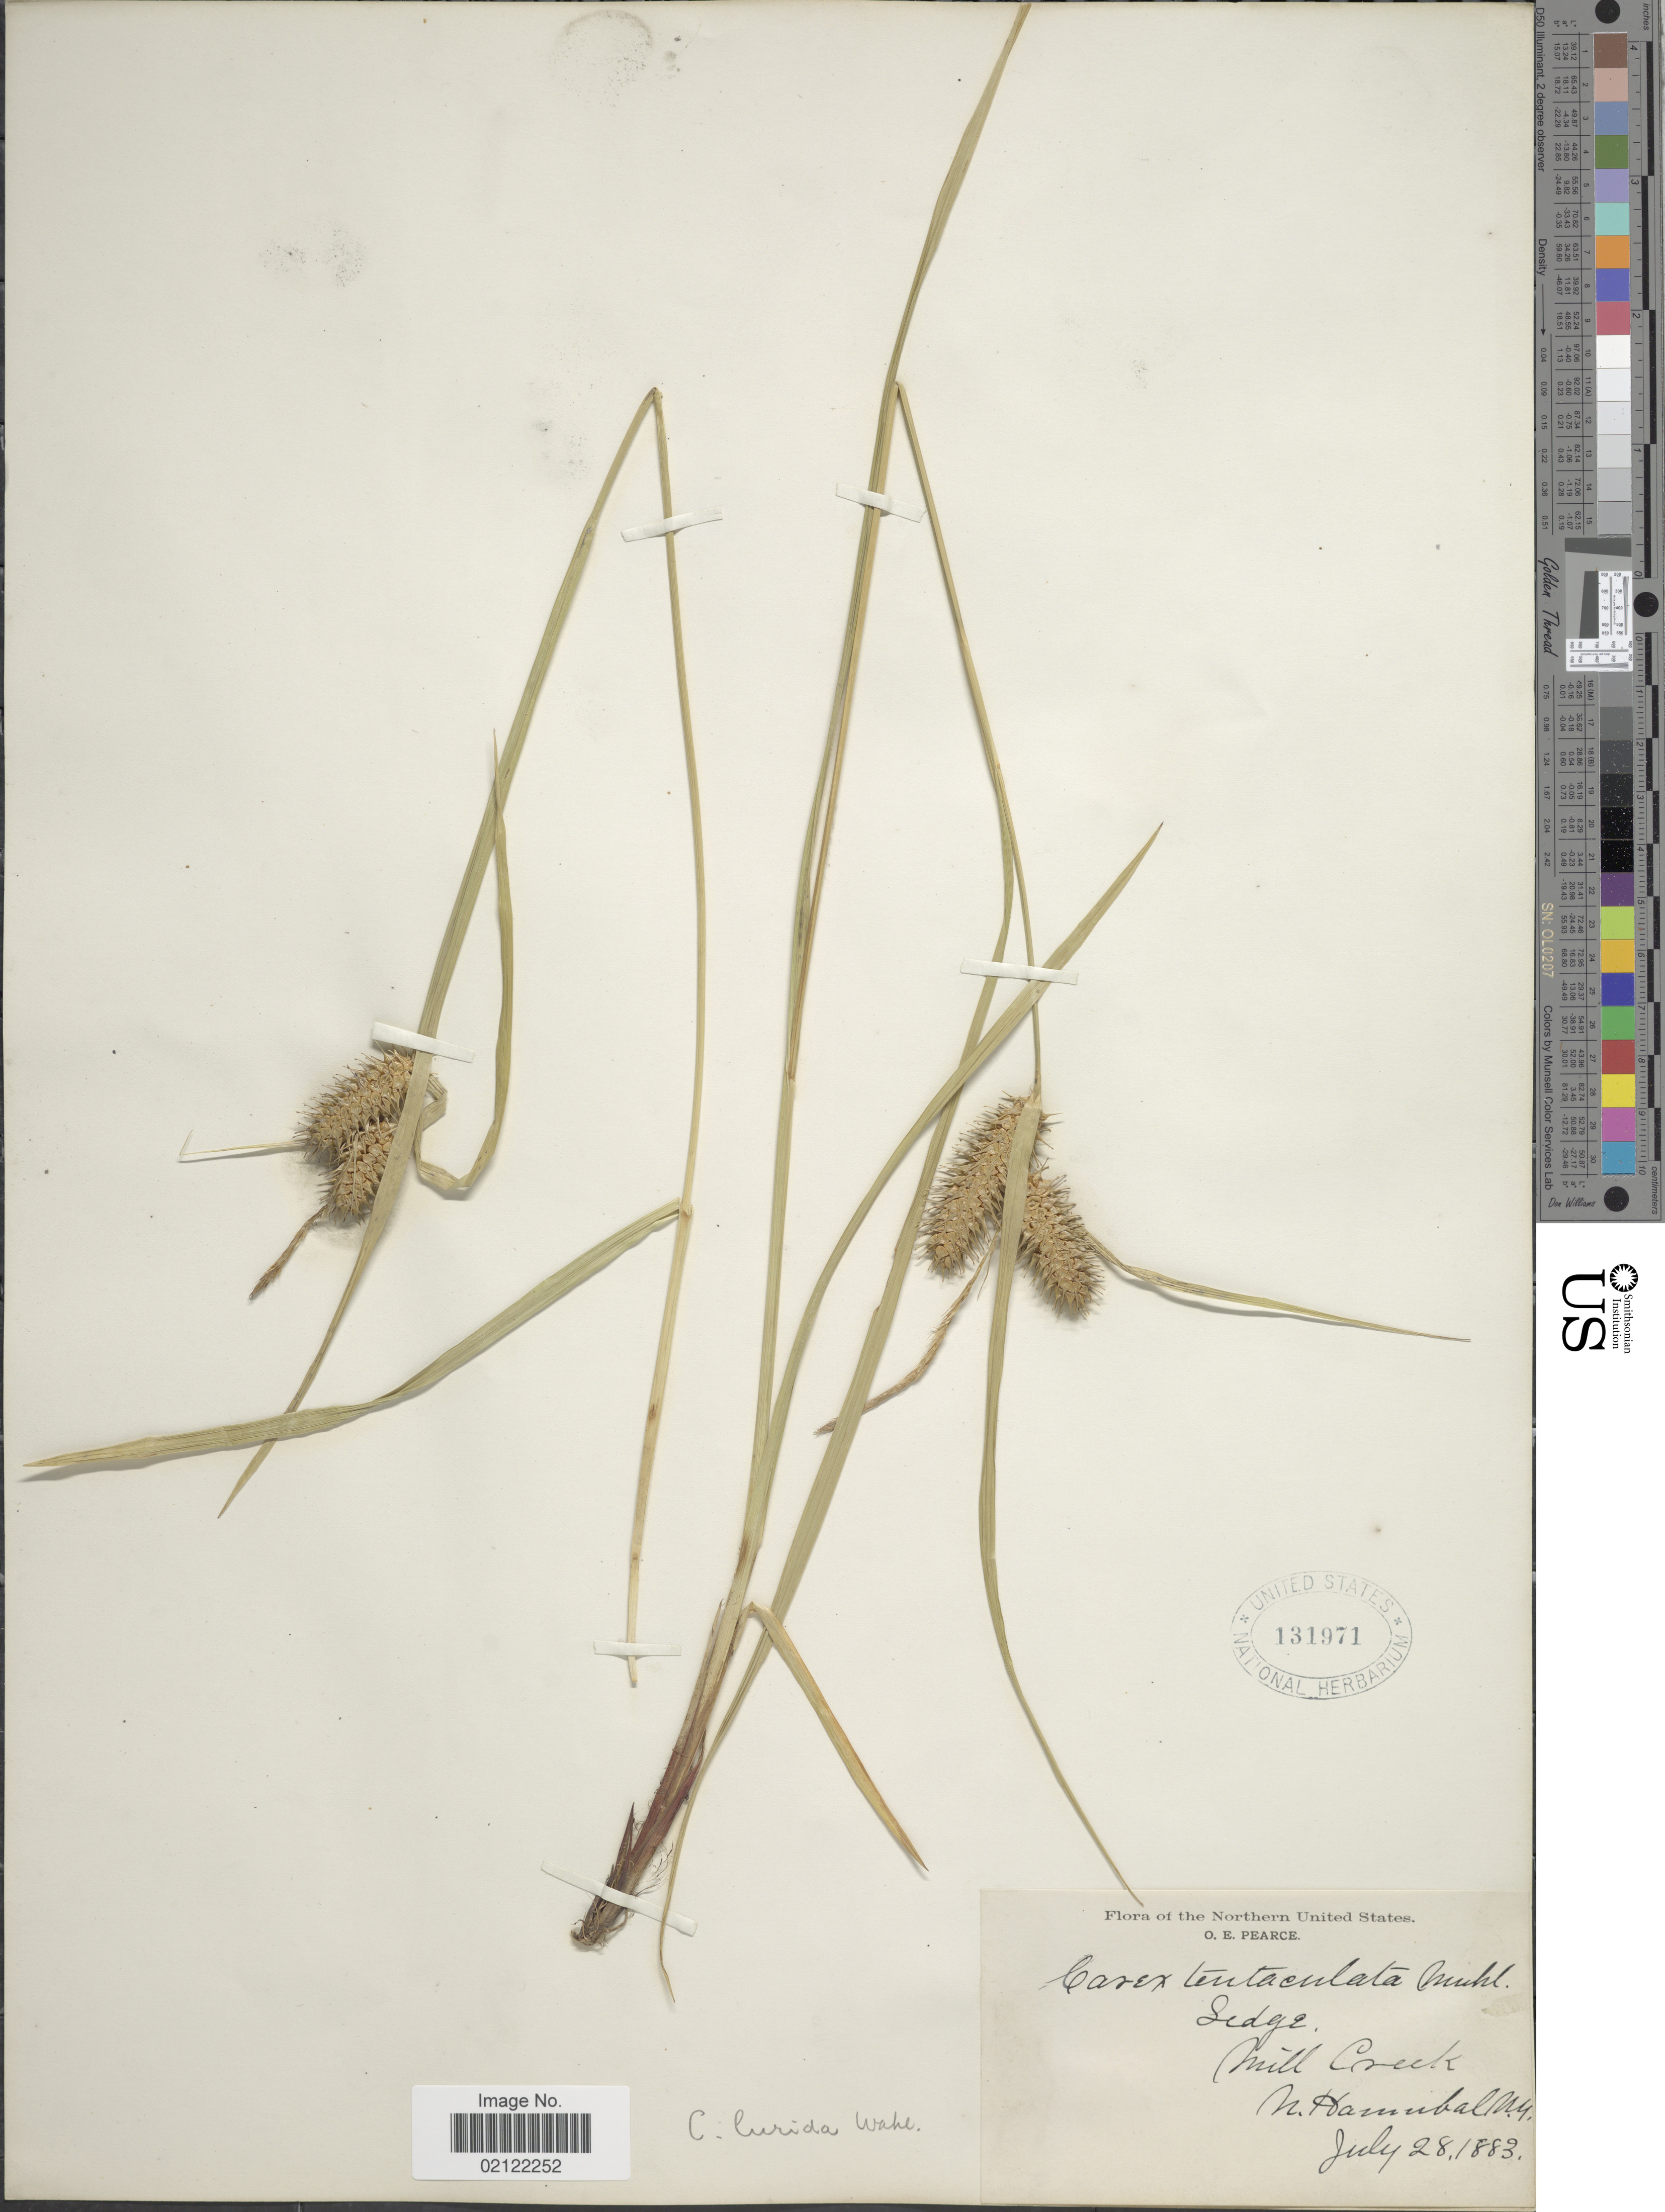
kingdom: Plantae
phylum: Tracheophyta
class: Liliopsida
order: Poales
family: Cyperaceae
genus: Carex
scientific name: Carex lurida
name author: Wahlenb.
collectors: O. E. Pearce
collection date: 1883-07-28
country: United States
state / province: New York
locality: Northern United States. Sedge, Mill Creek, N. Hannibal, N.Y.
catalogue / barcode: US 131971